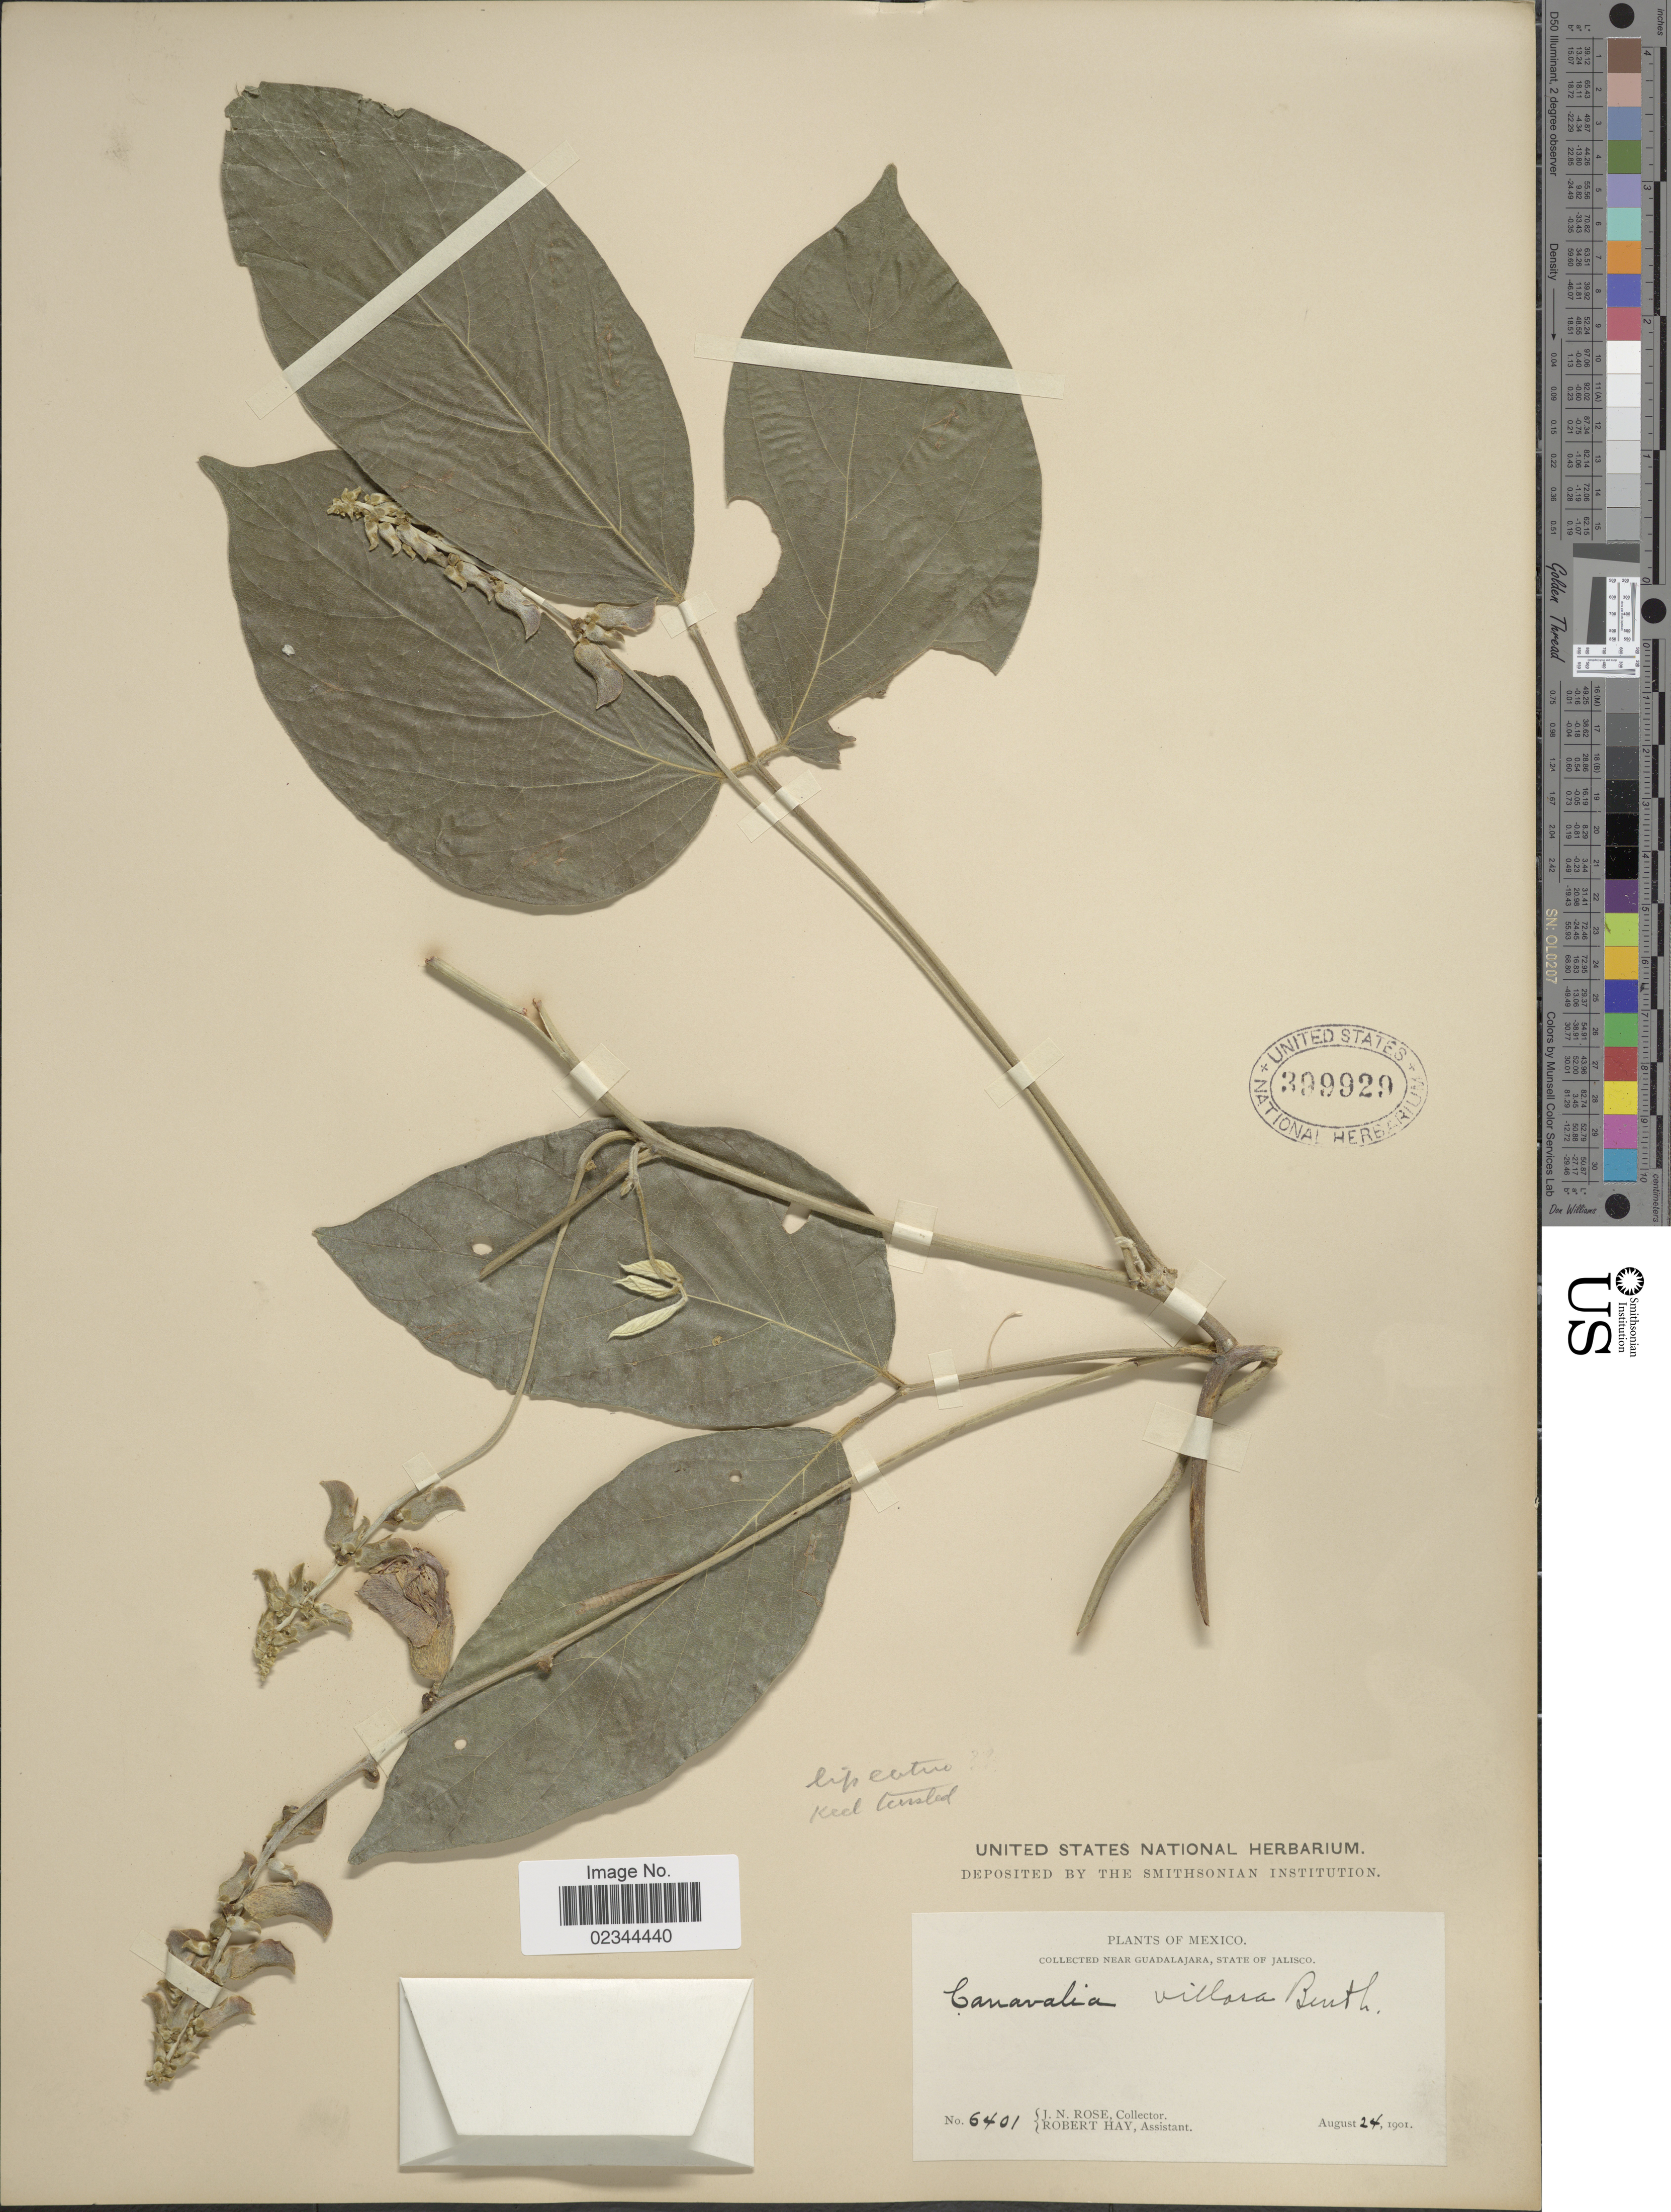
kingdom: Plantae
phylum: Tracheophyta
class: Magnoliopsida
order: Fabales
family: Fabaceae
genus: Canavalia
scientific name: Canavalia villosa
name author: Benth.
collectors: J. N. Rose & R. Hay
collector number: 6401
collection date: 1901-08-24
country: Mexico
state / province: Jalisco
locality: Near Guadalajara.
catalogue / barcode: US 399929